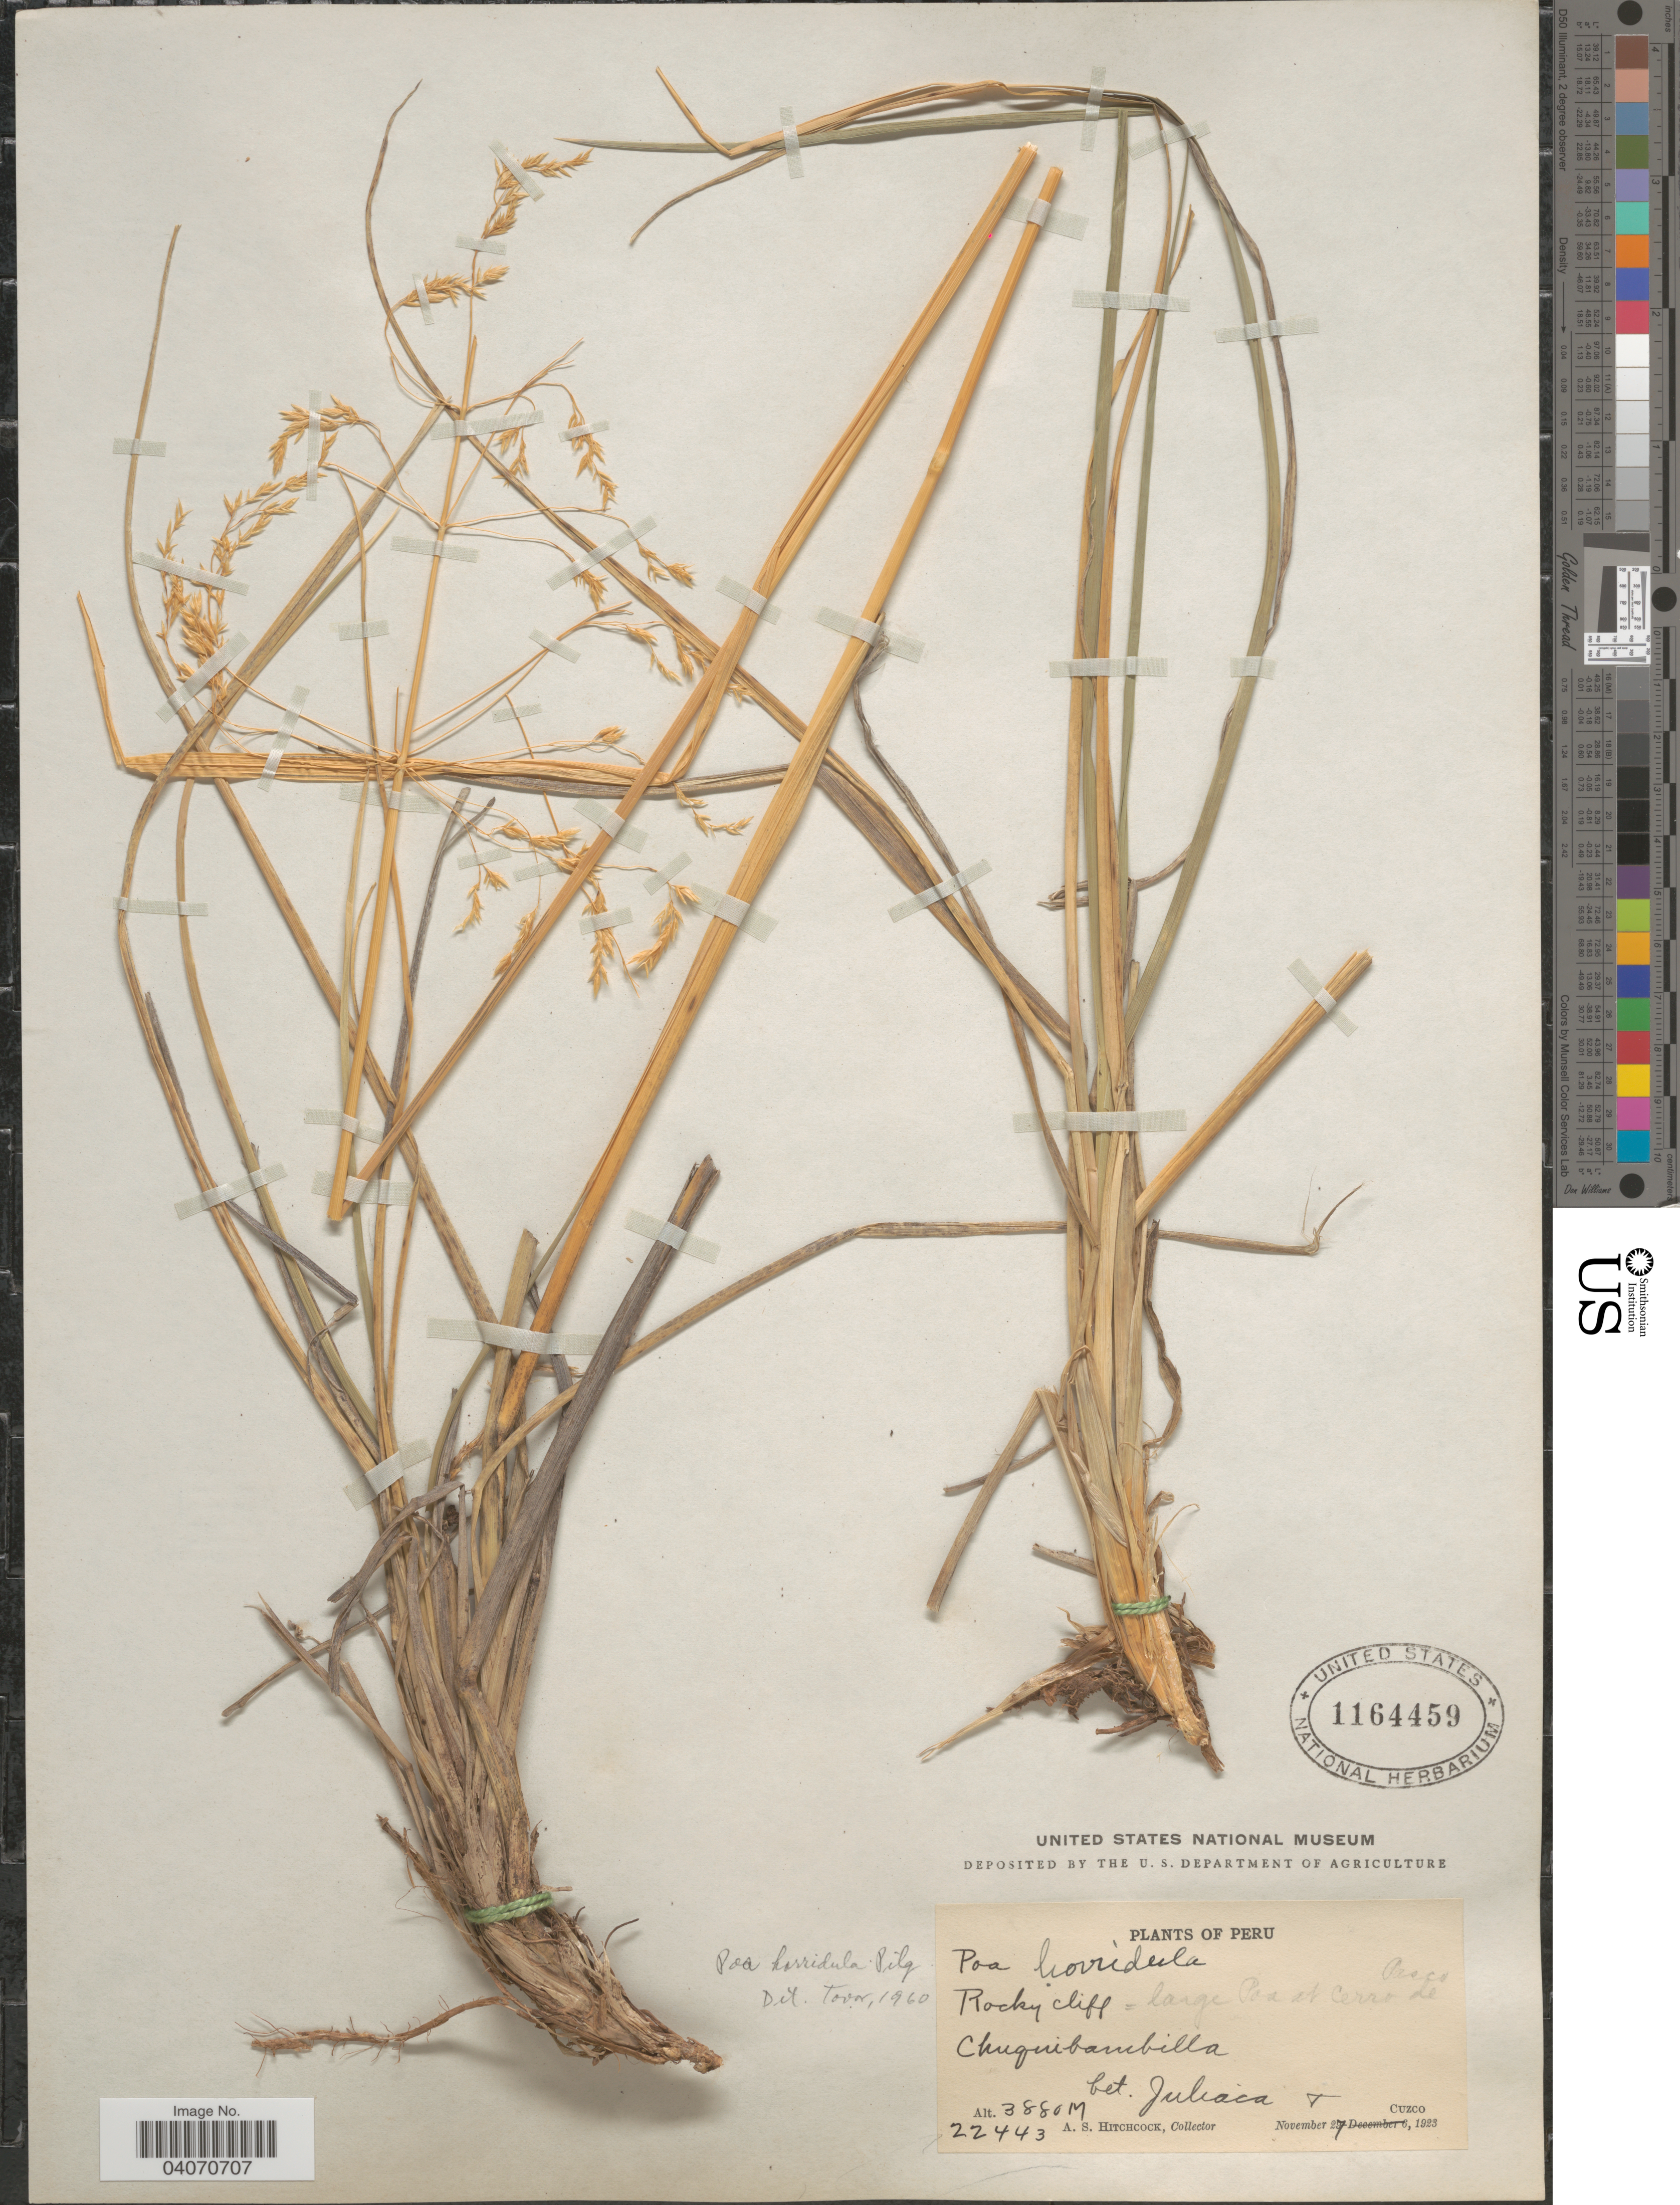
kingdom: Plantae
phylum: Tracheophyta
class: Liliopsida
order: Poales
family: Poaceae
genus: Poa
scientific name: Poa horridula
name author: Pilg.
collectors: A. S. Hitchcock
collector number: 22443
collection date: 1923-11-27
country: Peru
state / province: Cusco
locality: Chuquibambilla bet. Juliaca & Cuzco.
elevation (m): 3880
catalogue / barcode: US 1164459